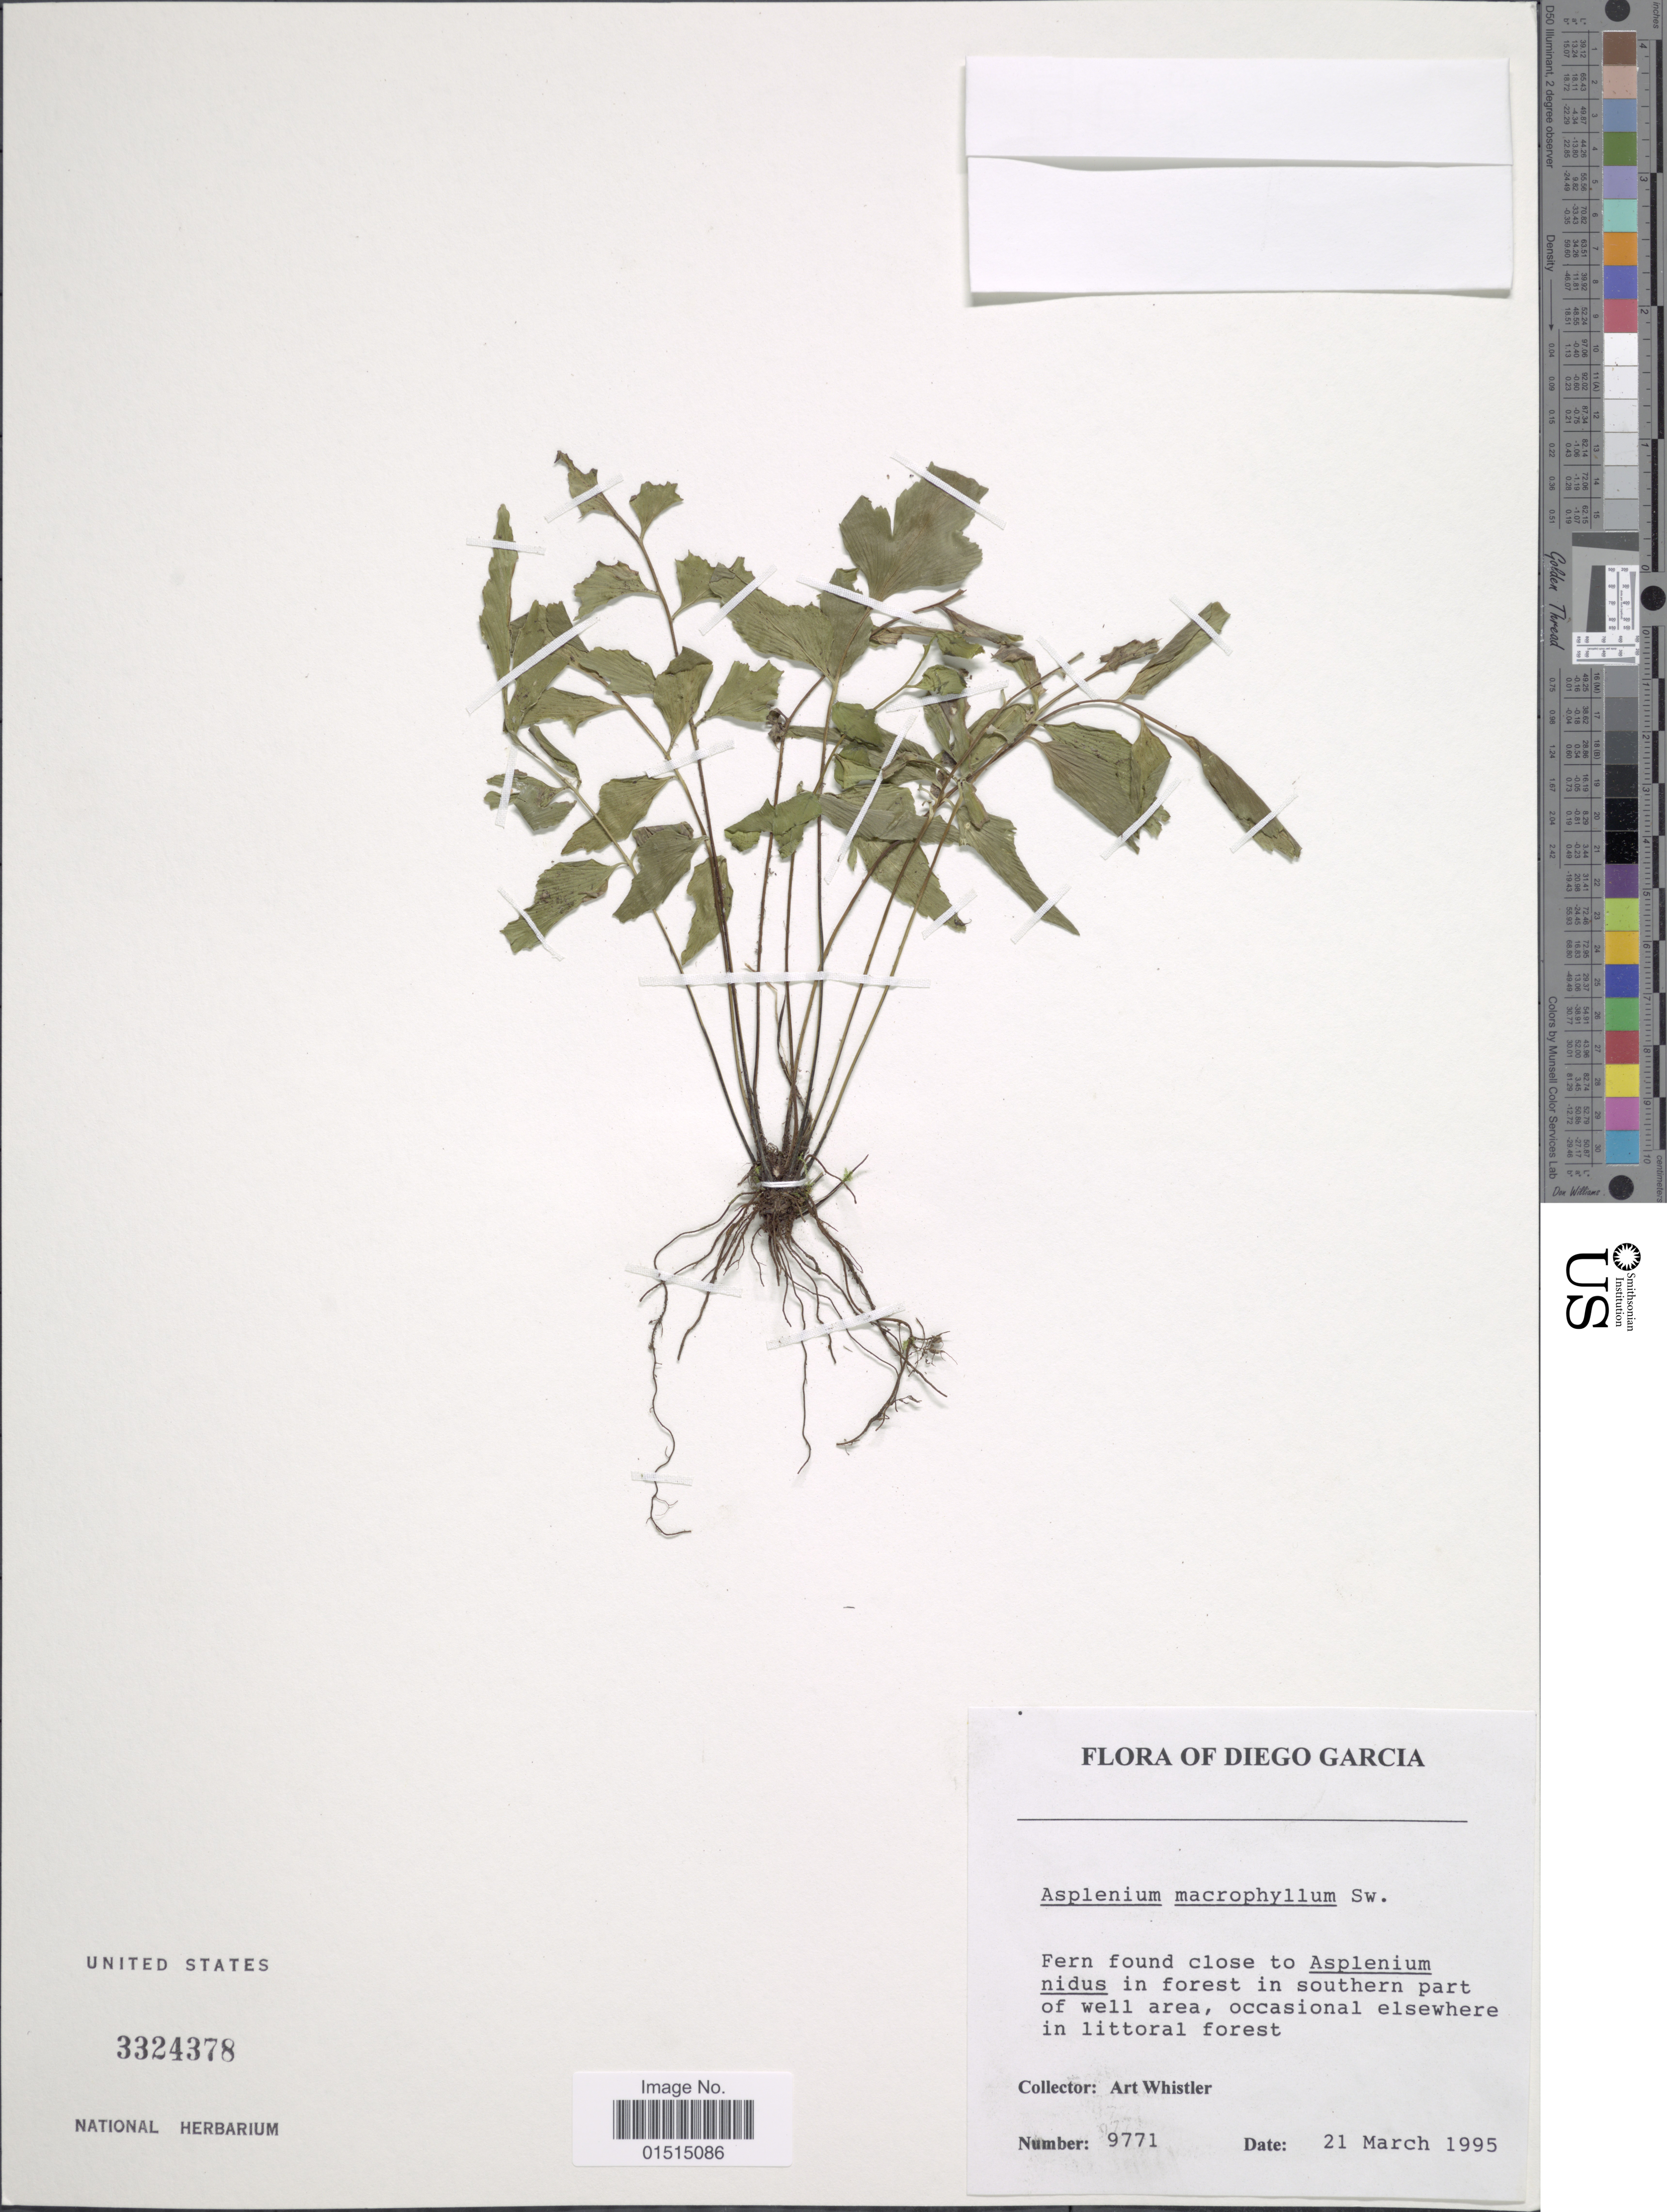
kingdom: Plantae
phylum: Tracheophyta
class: Polypodiopsida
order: Polypodiales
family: Aspleniaceae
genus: Asplenium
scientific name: Asplenium macrophyllum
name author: Sw.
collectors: A. Whistler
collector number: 9771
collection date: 1995-03-21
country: British Indian Ocean Territory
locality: Diego Garcia, fern found close to Aspleniumnidus in forest in southern part of well area, occasional elsehwere in littoral foret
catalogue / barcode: US 3324378